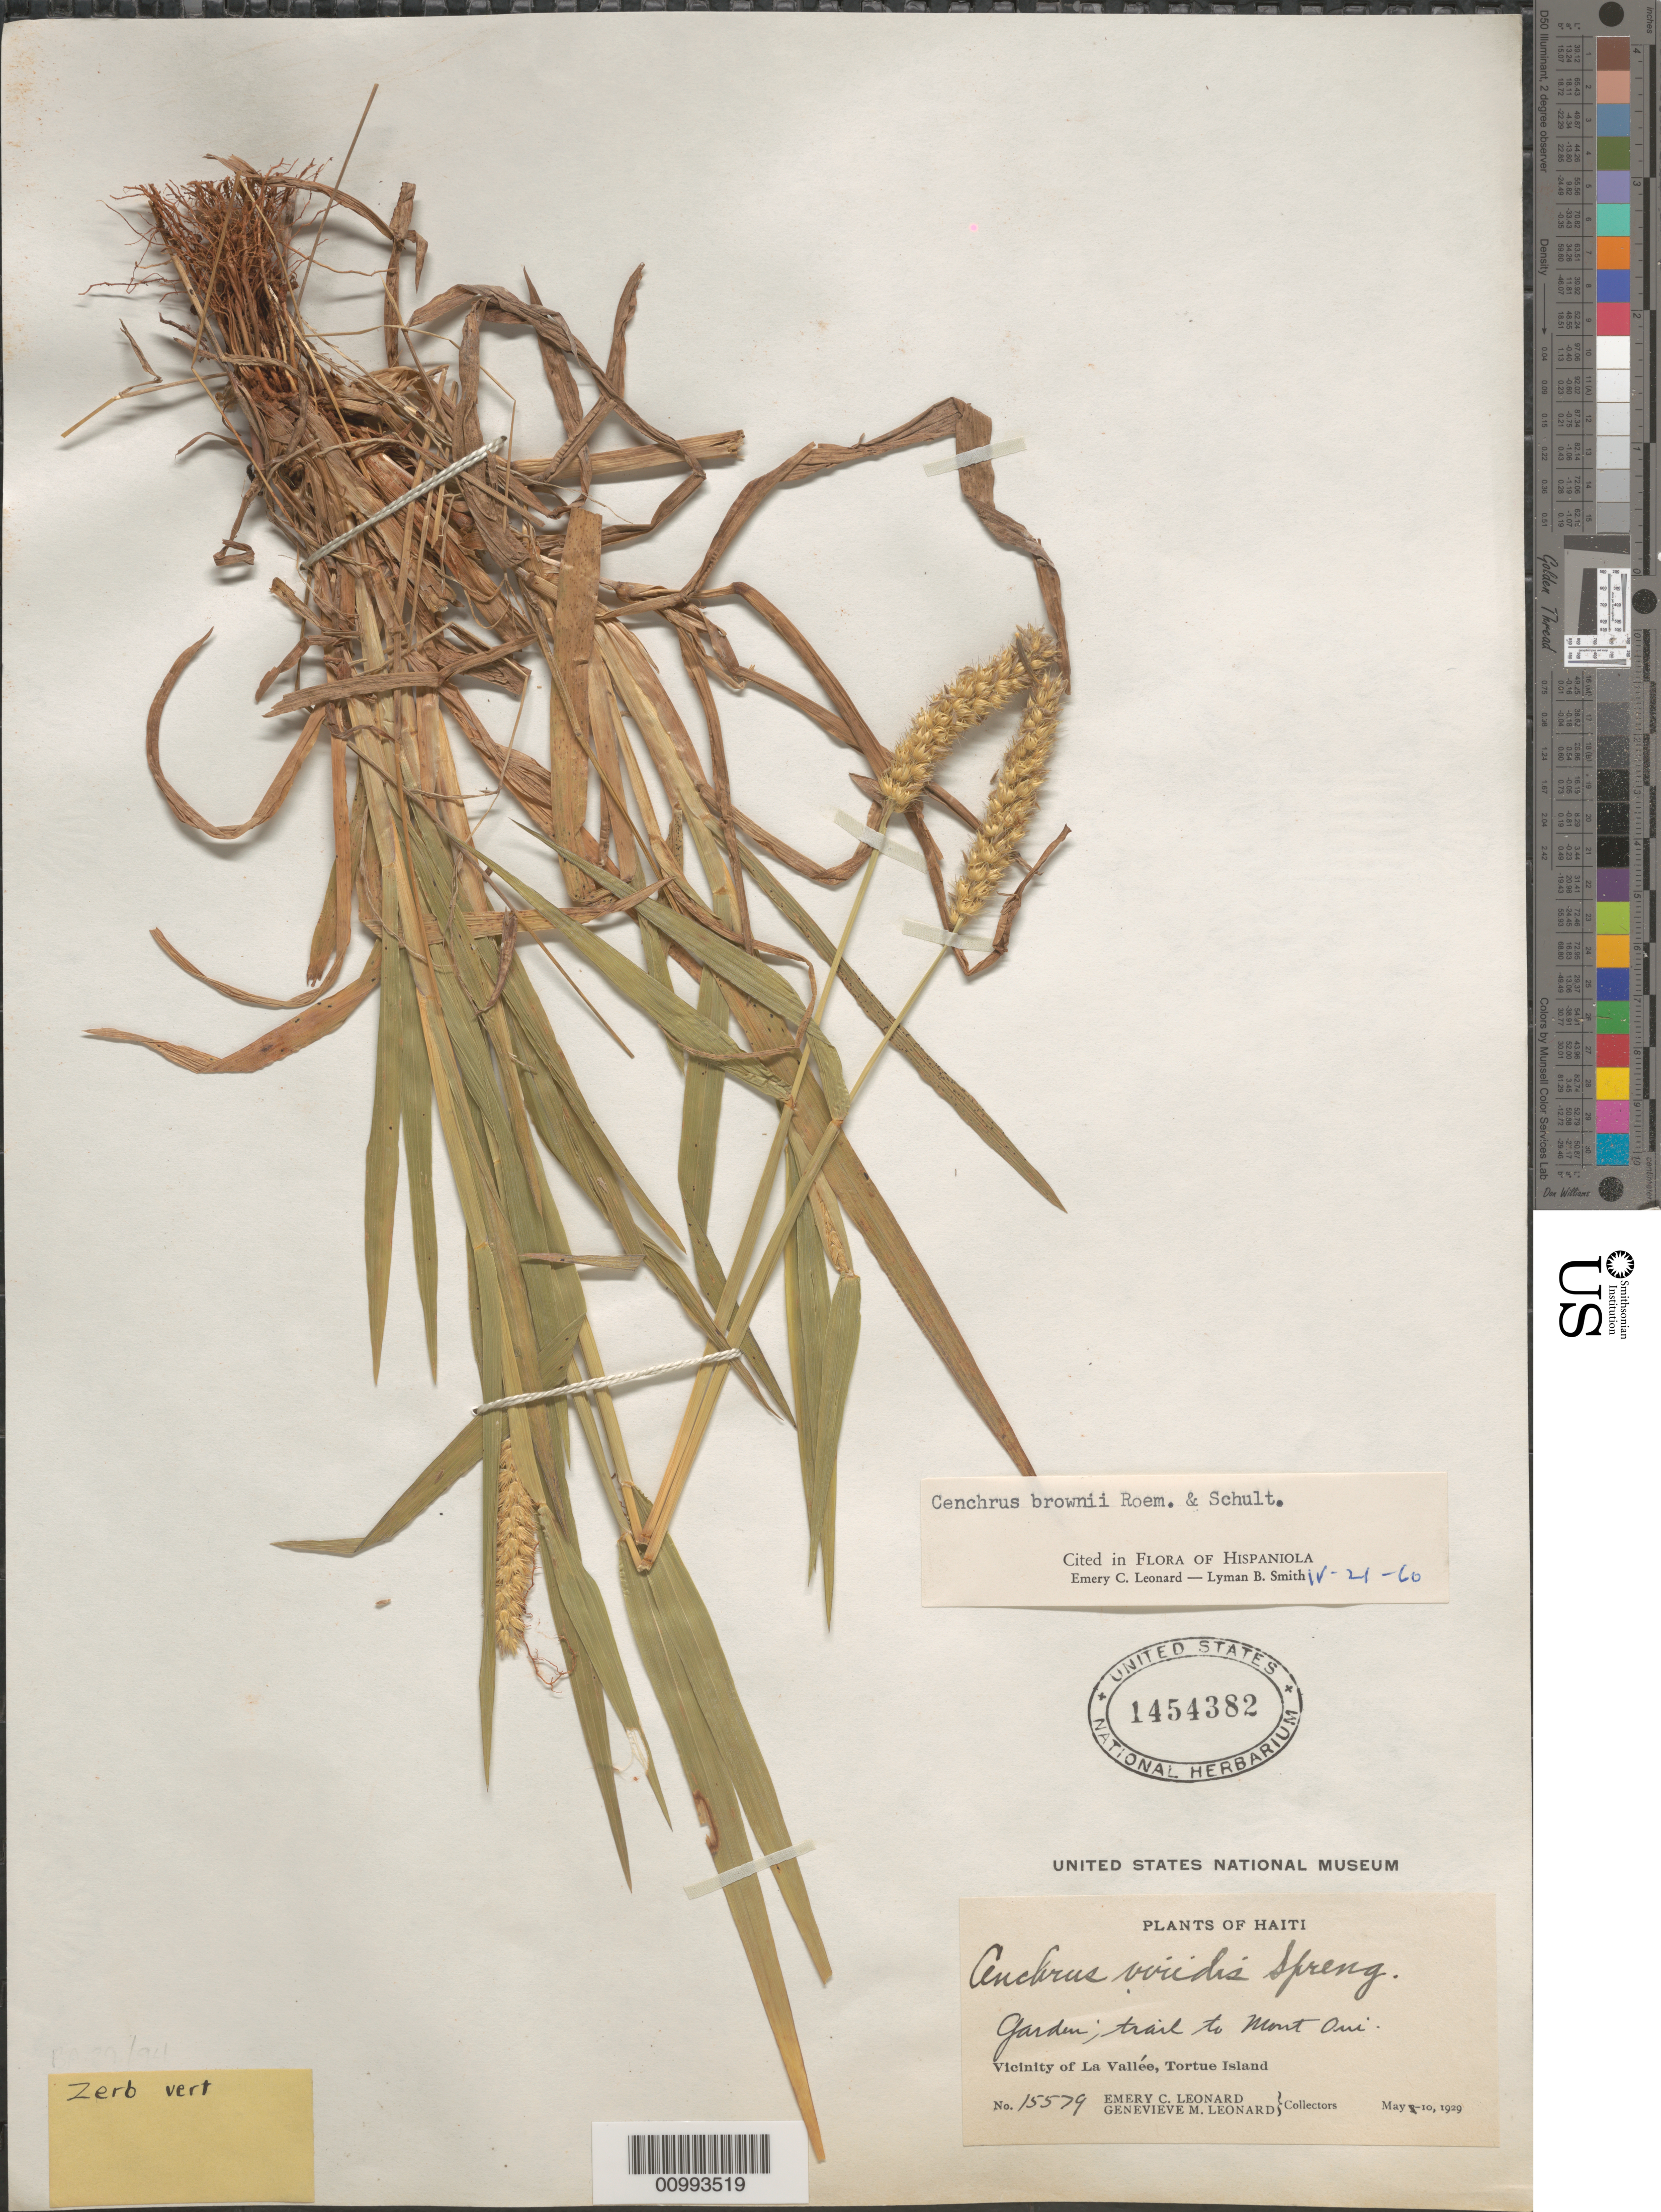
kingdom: Plantae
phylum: Tracheophyta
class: Liliopsida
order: Poales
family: Poaceae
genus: Cenchrus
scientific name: Cenchrus brownii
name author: Roem. & Schult.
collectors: E. C. Leonard & G. M. Leonard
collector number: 15579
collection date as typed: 10 May 1929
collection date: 1929-05-10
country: Haiti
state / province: Nord-Óuest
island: Île de la Tortue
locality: Vicinity of La Vallee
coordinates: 0 N, 0 E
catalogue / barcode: US 1454382